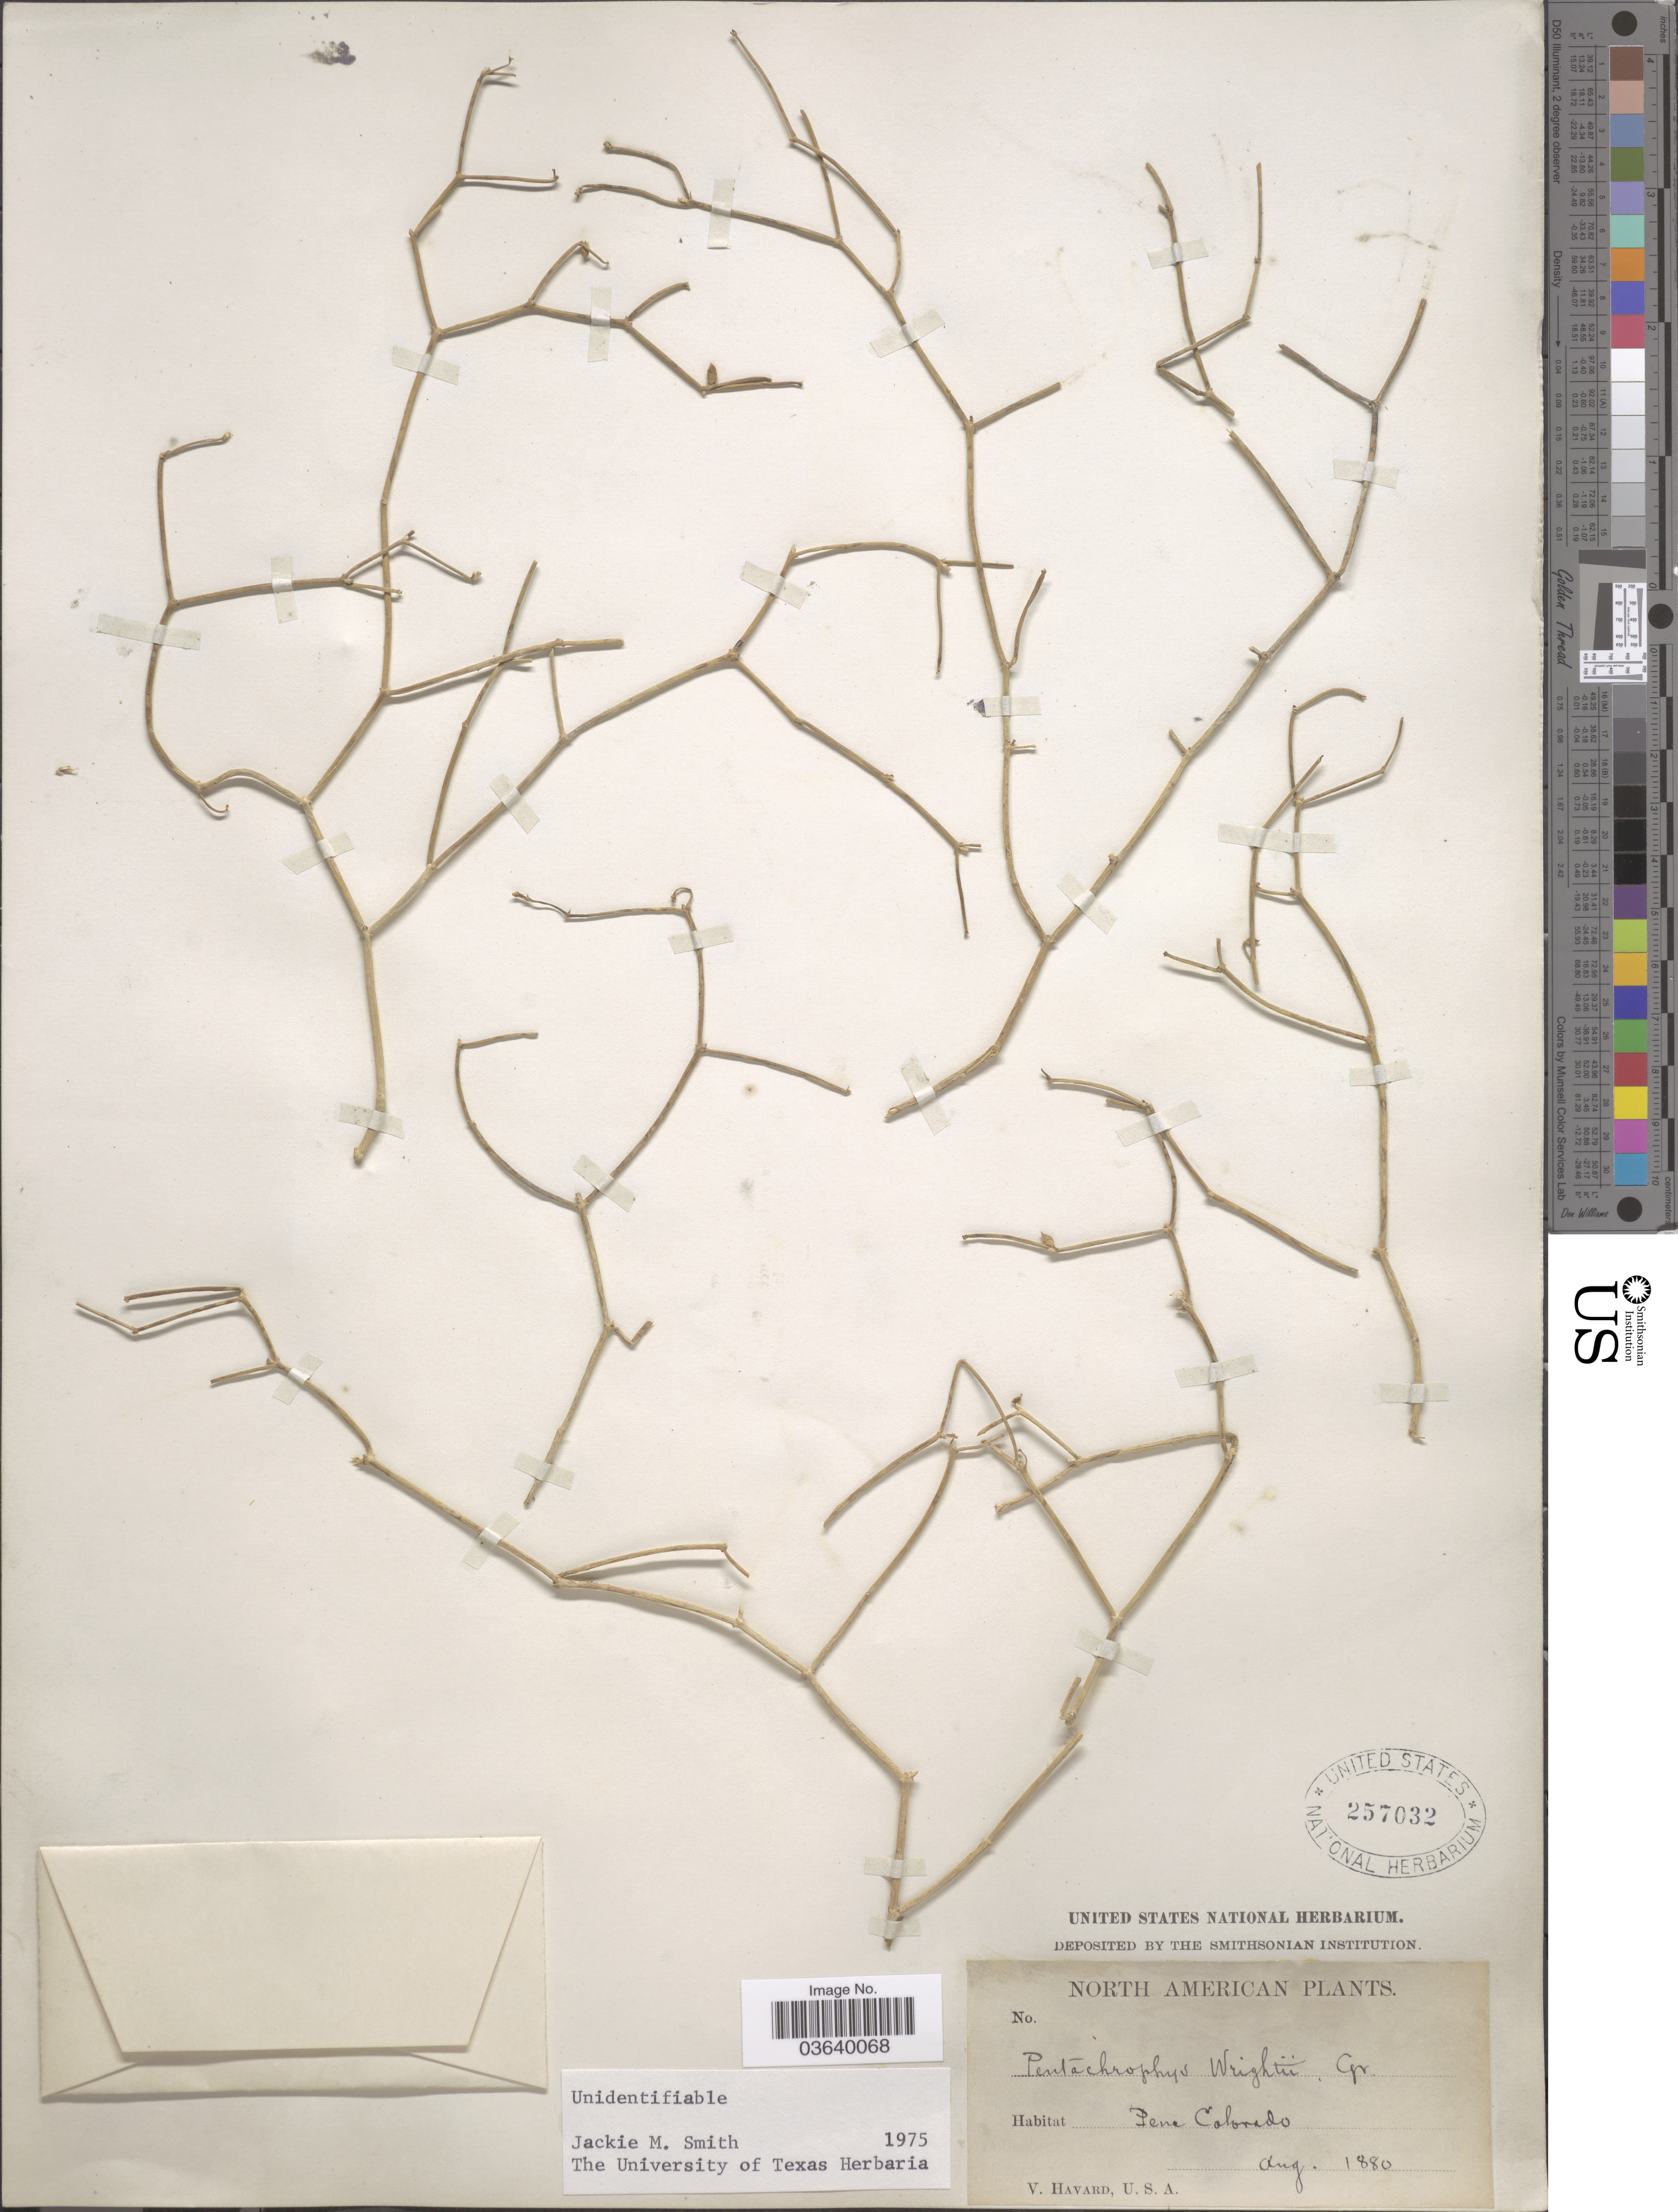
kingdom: Plantae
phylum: Tracheophyta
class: Magnoliopsida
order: Caryophyllales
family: Nyctaginaceae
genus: Acleisanthes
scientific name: Acleisanthes sp.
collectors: V. Havard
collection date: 1880-08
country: United States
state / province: Colorado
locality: Pena Colorado.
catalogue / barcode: US 257032